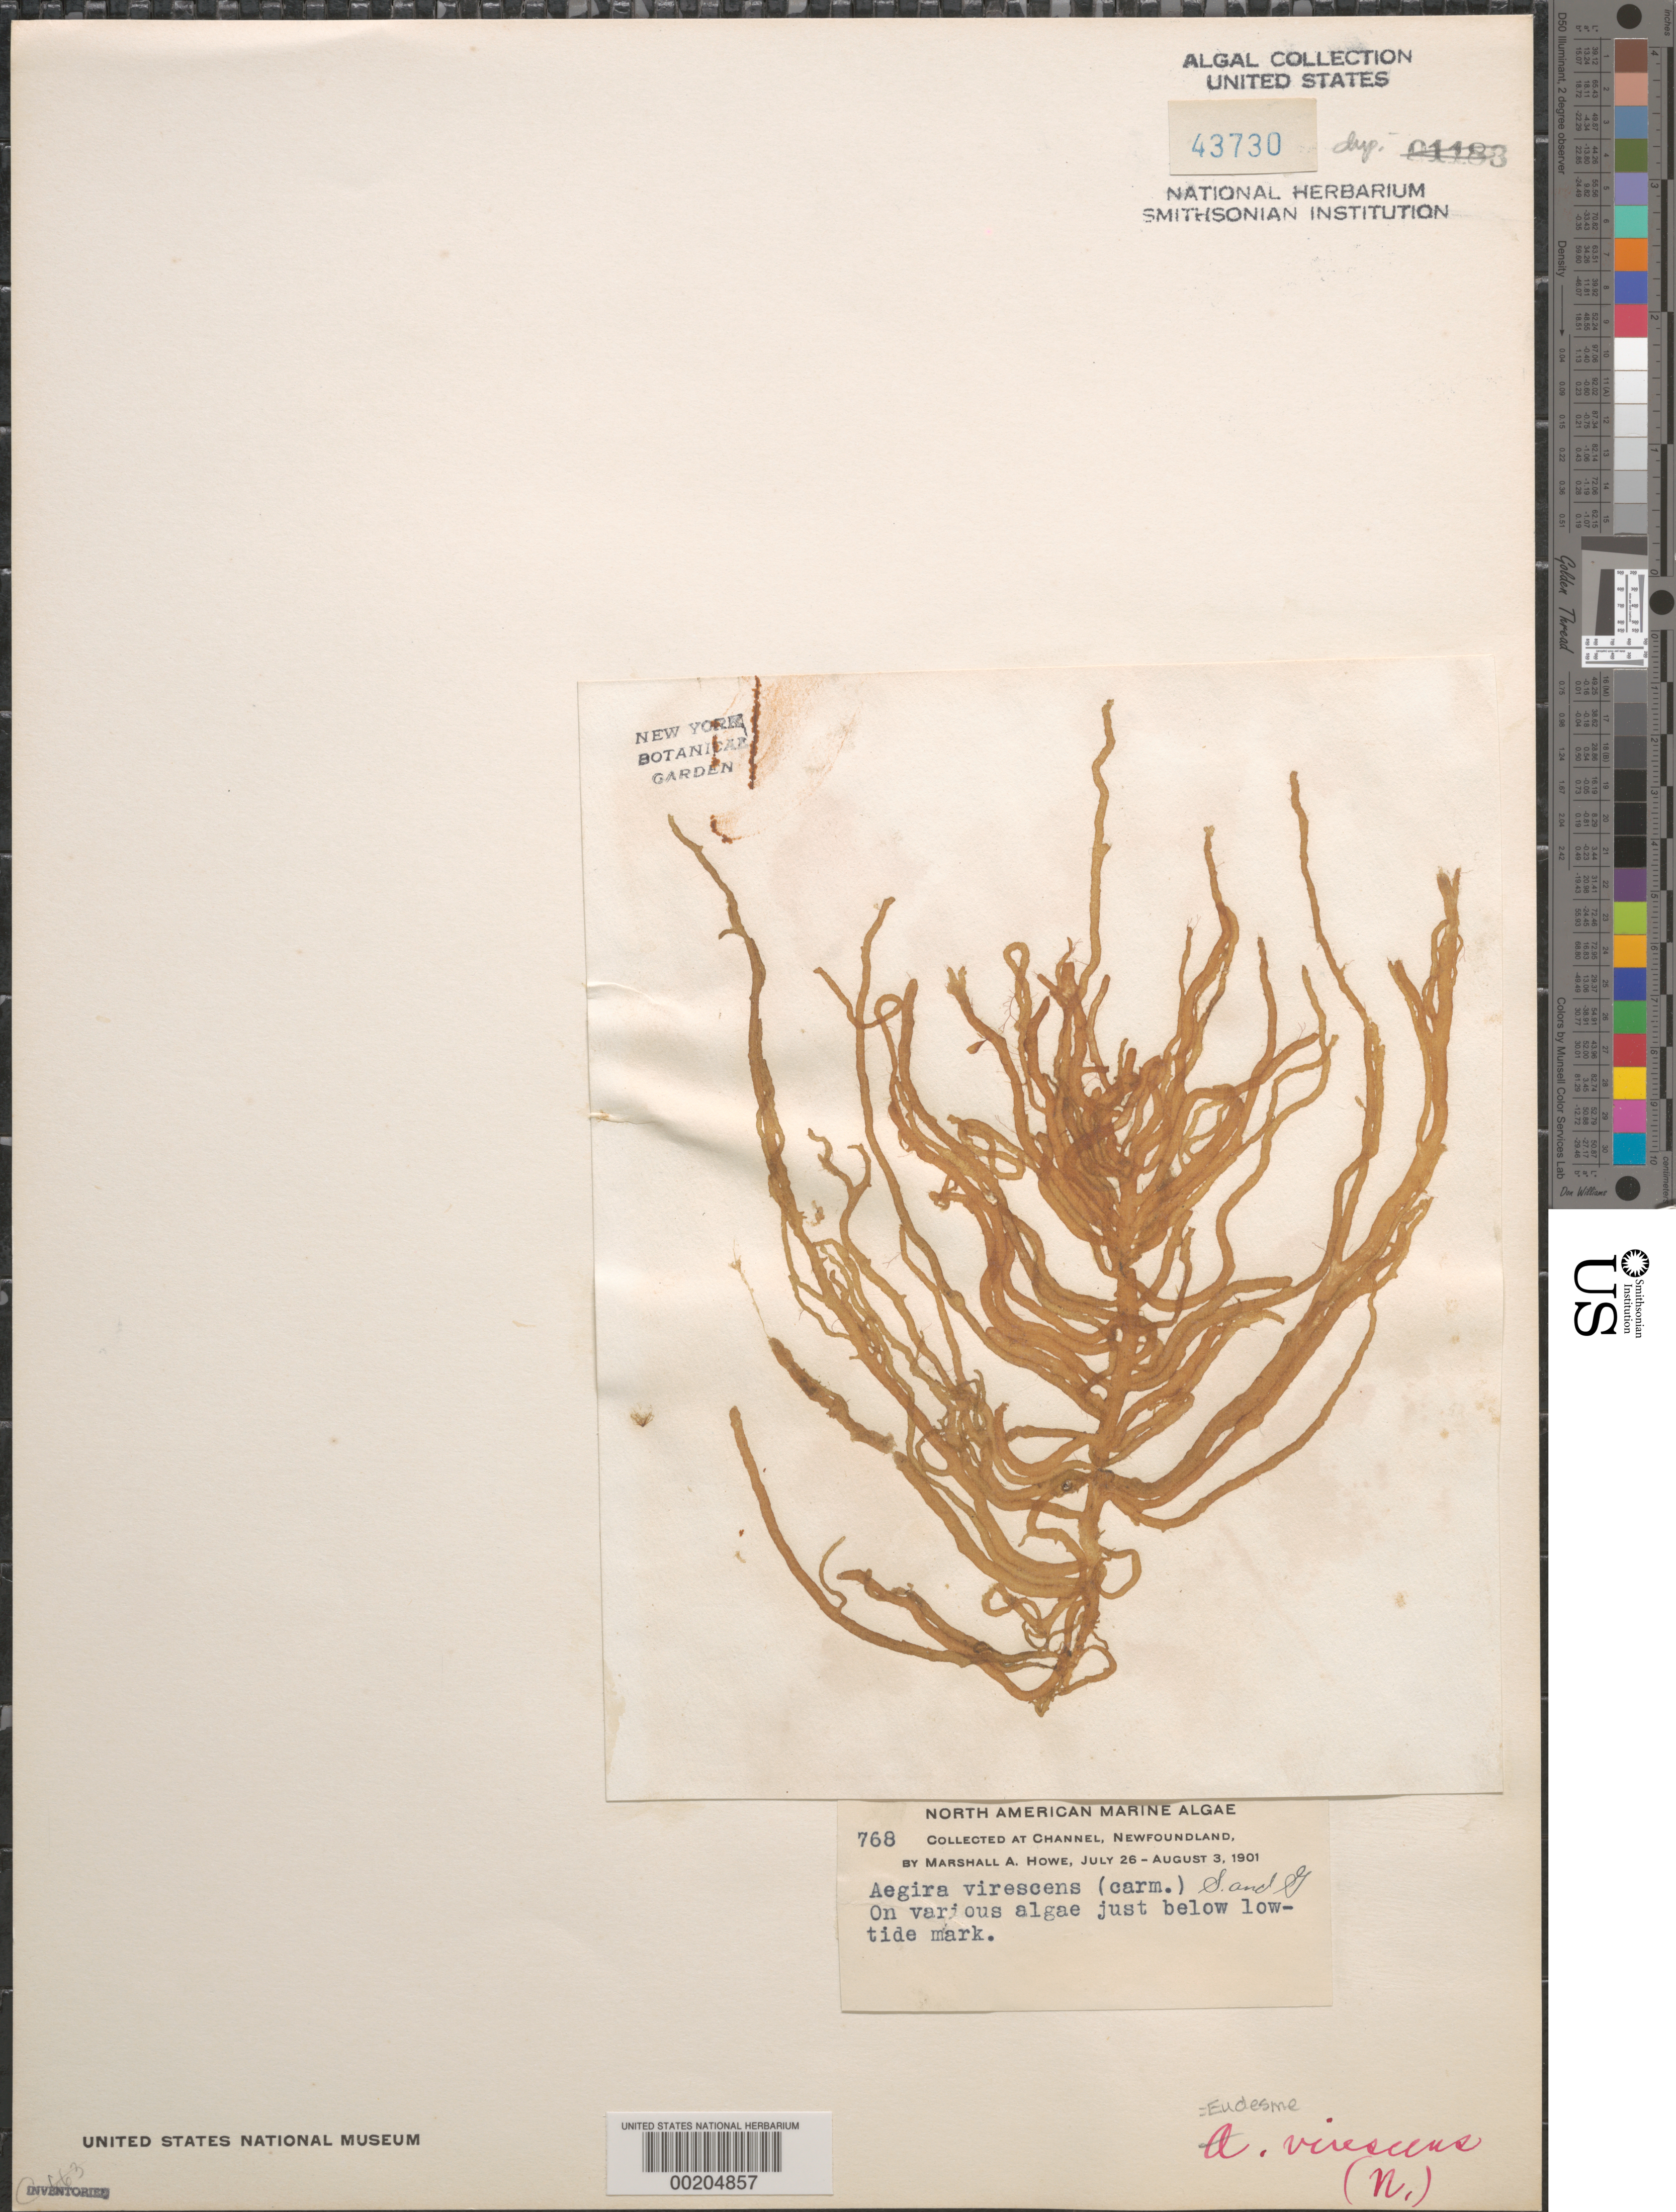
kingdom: Chromista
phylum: Ochrophyta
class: Phaeophyceae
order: Ectocarpales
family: Chordariaceae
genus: Eudesme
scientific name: Eudesme virescens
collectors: M. A. Howe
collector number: MAH 768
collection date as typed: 26 Jul 1901 TO 03 Aug 1901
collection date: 1901-07-26/1901-08-03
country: Canada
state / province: Newfoundland and Labrador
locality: Channel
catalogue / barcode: US 43730